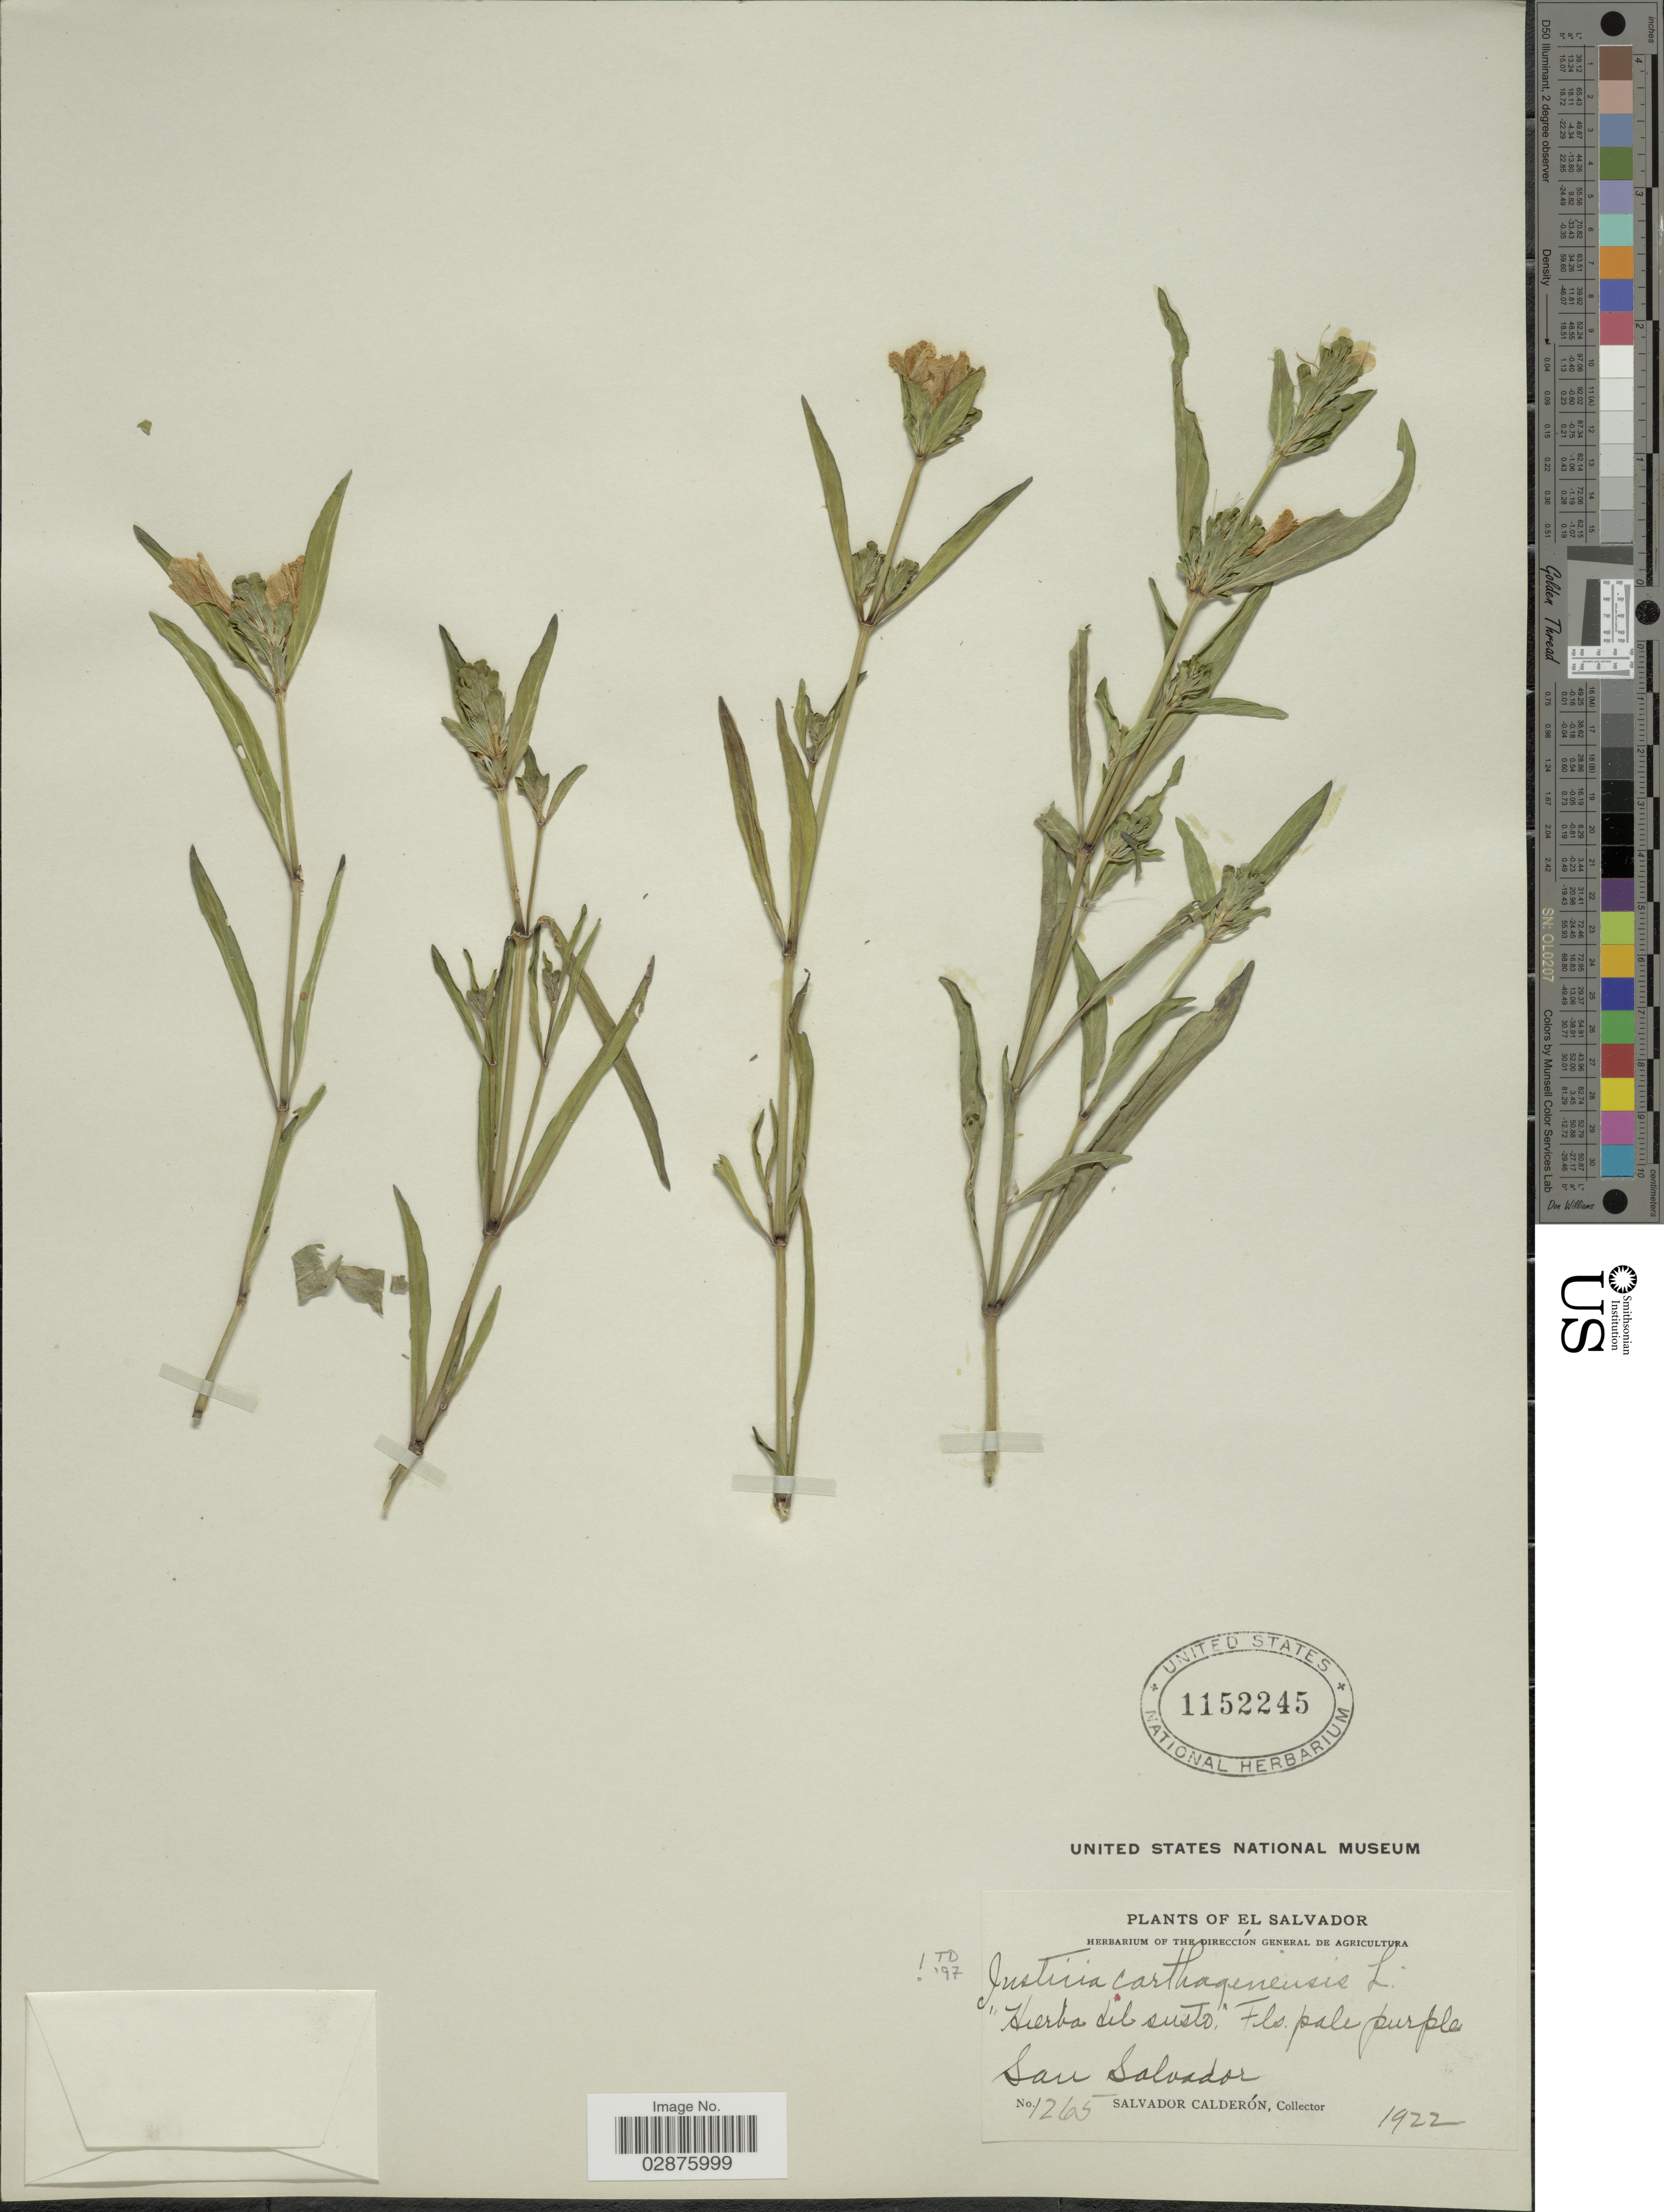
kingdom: Plantae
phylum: Tracheophyta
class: Magnoliopsida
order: Lamiales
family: Acanthaceae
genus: Justicia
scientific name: Justicia carthaginensis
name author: Jacq.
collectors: S. Calderón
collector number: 1265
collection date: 1922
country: El Salvador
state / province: San Salvador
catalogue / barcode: US 1152245